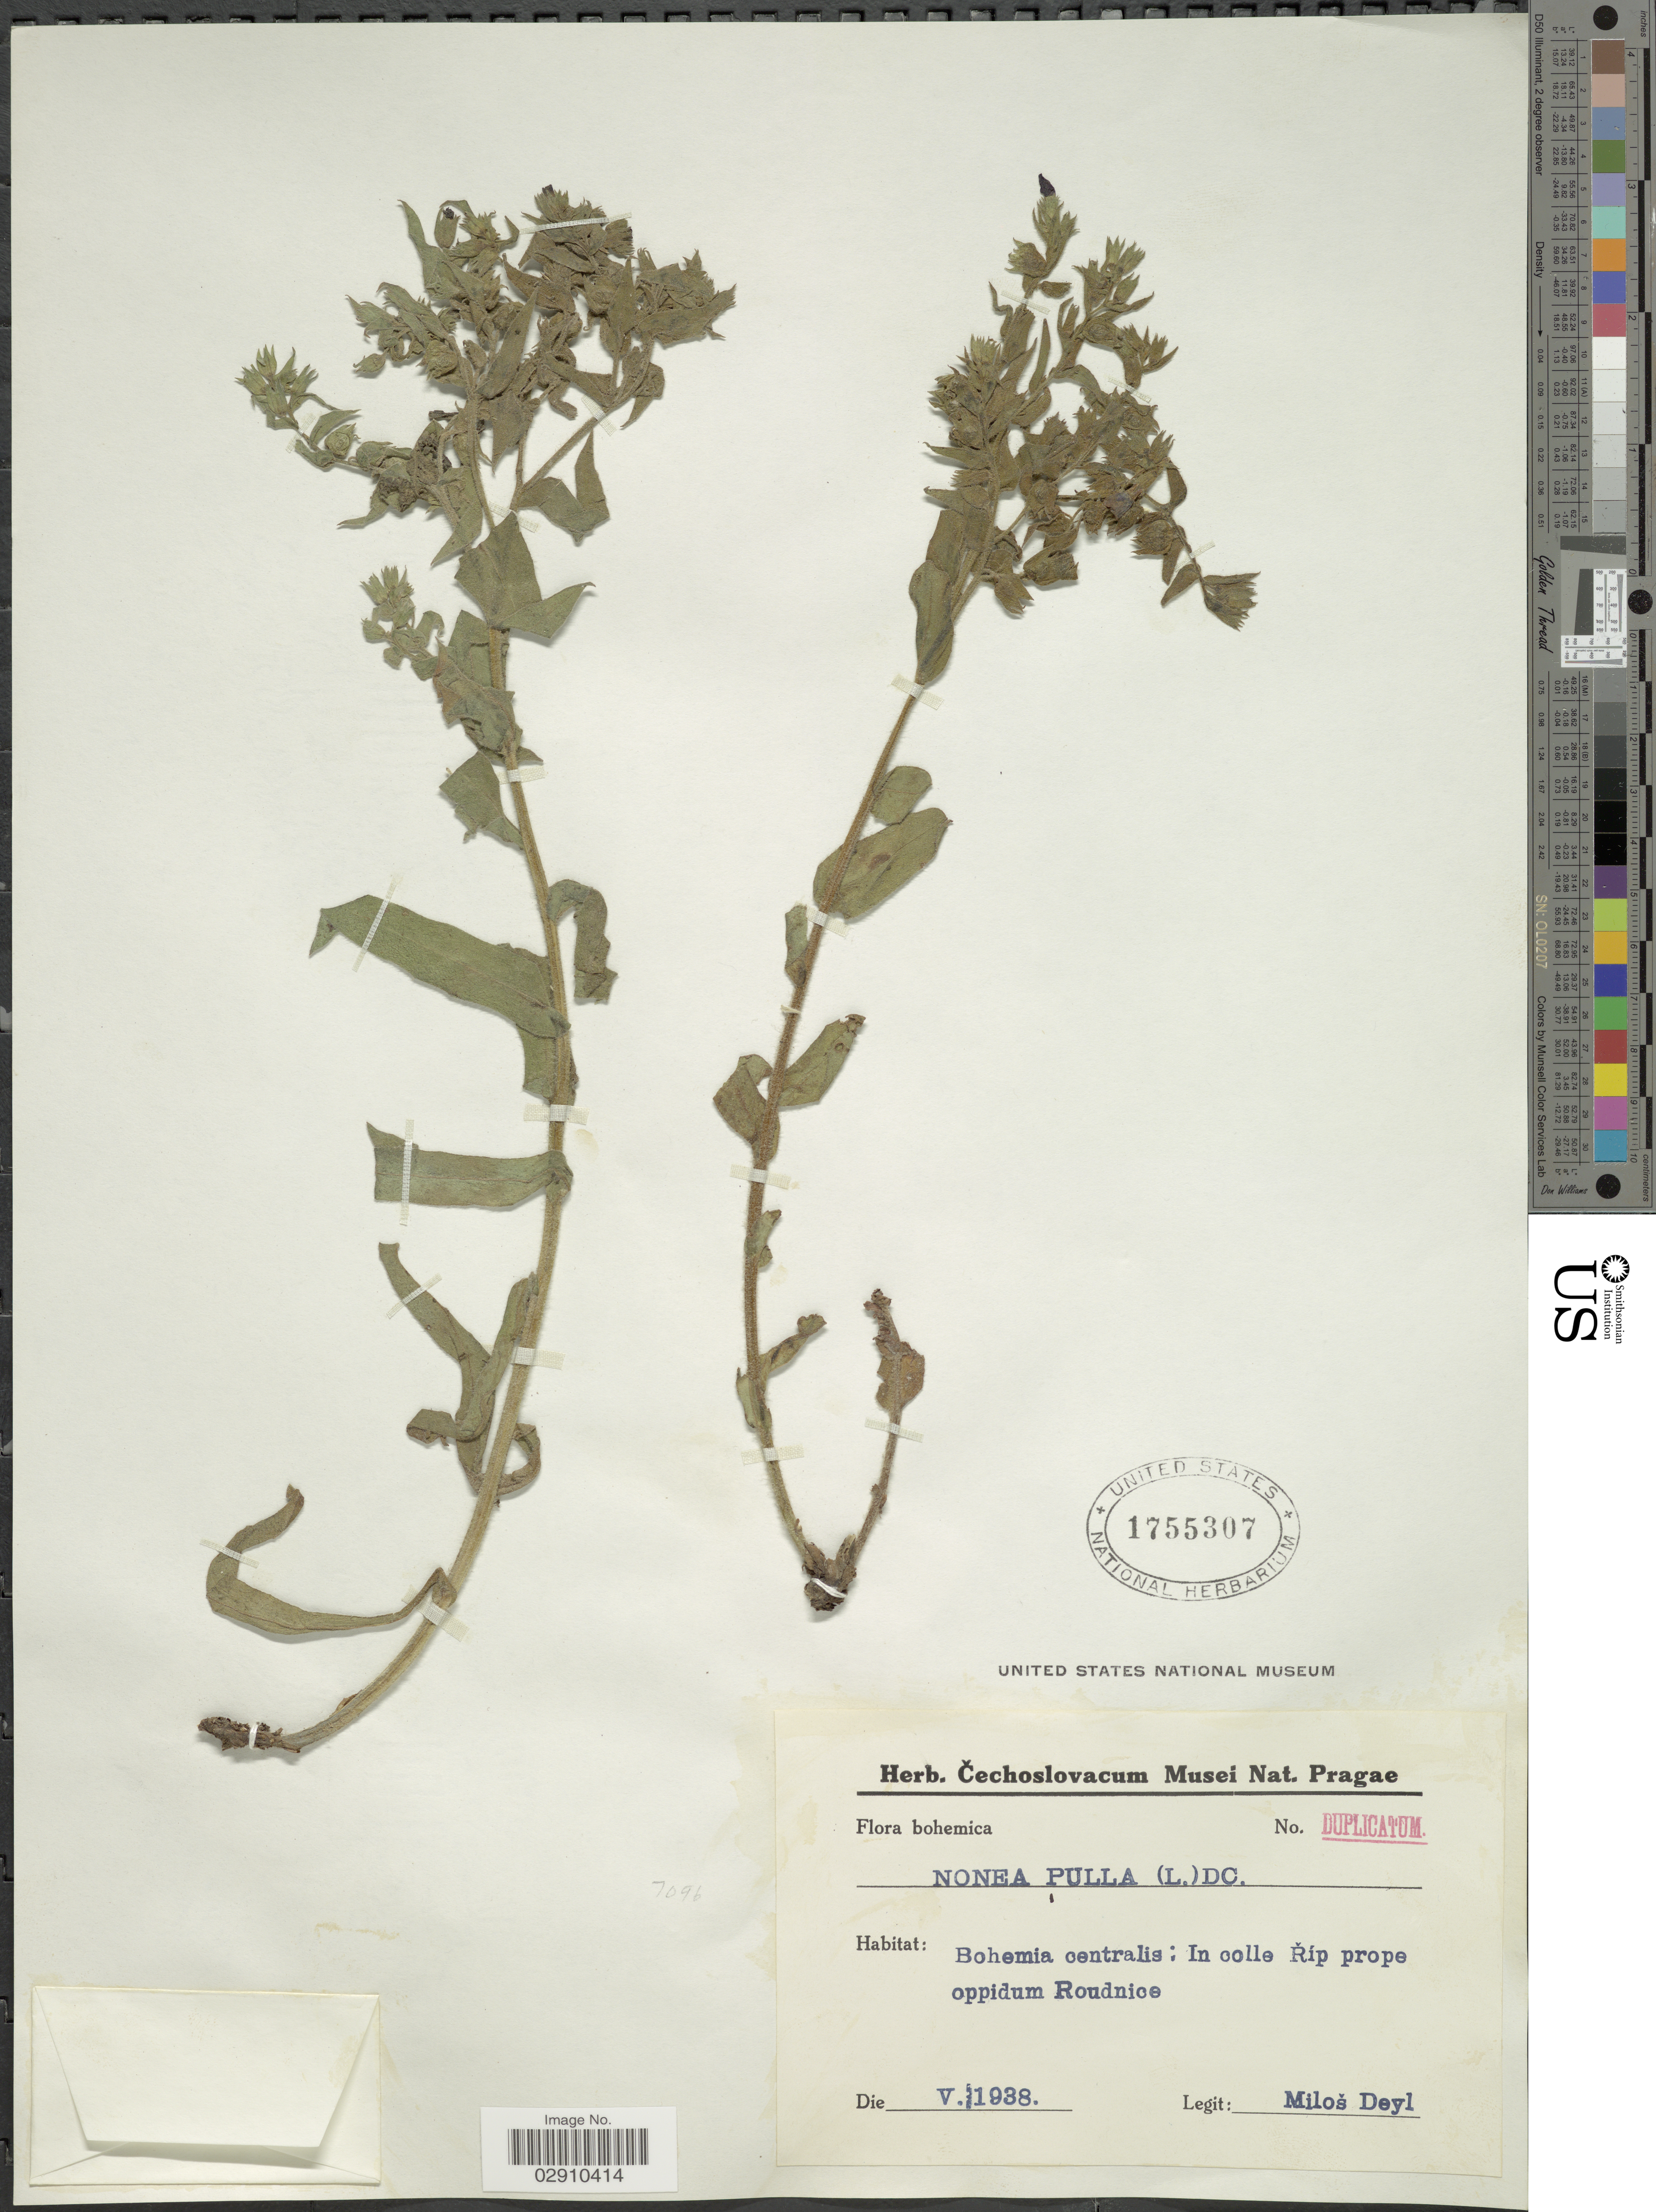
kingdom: Plantae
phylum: Tracheophyta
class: Magnoliopsida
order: Boraginales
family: Boraginaceae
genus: Nonea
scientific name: Nonea pulla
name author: (L.) DC.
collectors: M. Deyl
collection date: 1938-05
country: Czechia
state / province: Central Bohemian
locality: Bohemia centralis: In colle Ríp prope oppidum Roudnice.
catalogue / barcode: US 1755307